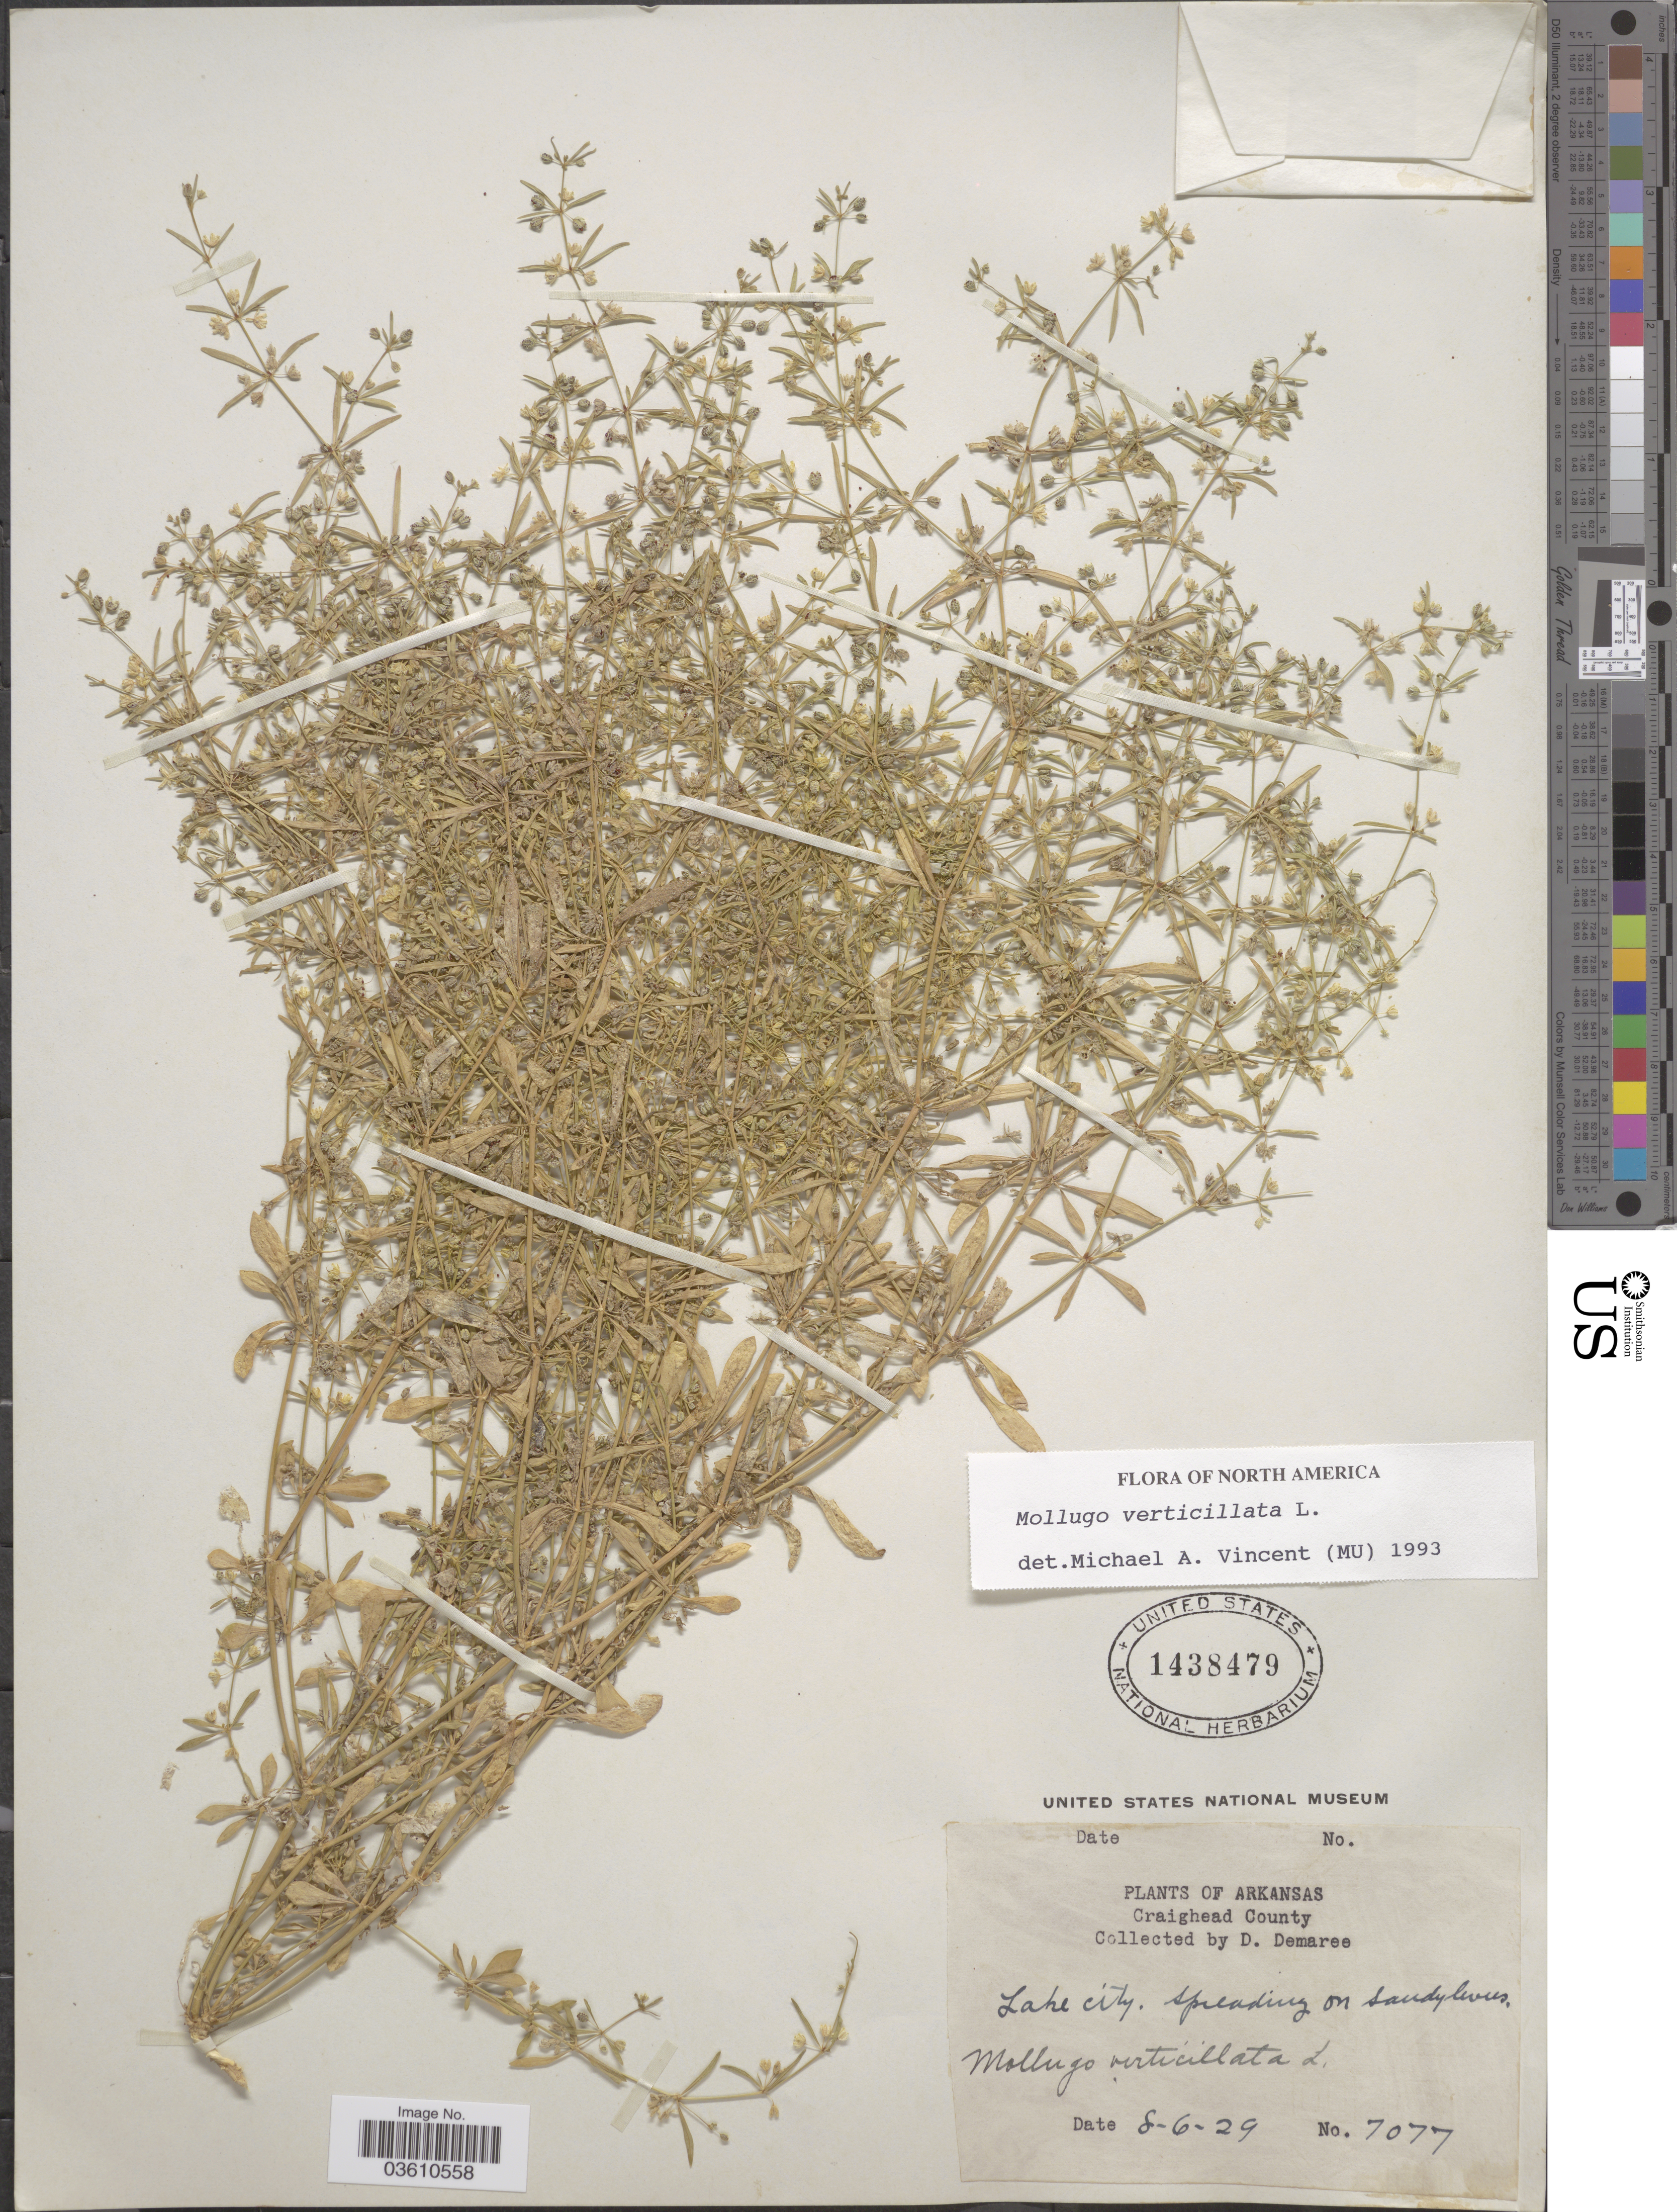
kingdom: Plantae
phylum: Tracheophyta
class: Magnoliopsida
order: Caryophyllales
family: Molluginaceae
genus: Mollugo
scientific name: Mollugo verticillata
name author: L.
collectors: D. Demaree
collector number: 7077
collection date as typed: Transcribed d/m/y: 6/8/29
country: United States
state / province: Arkansas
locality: Craighead County. Lake City.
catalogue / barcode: US 1438479